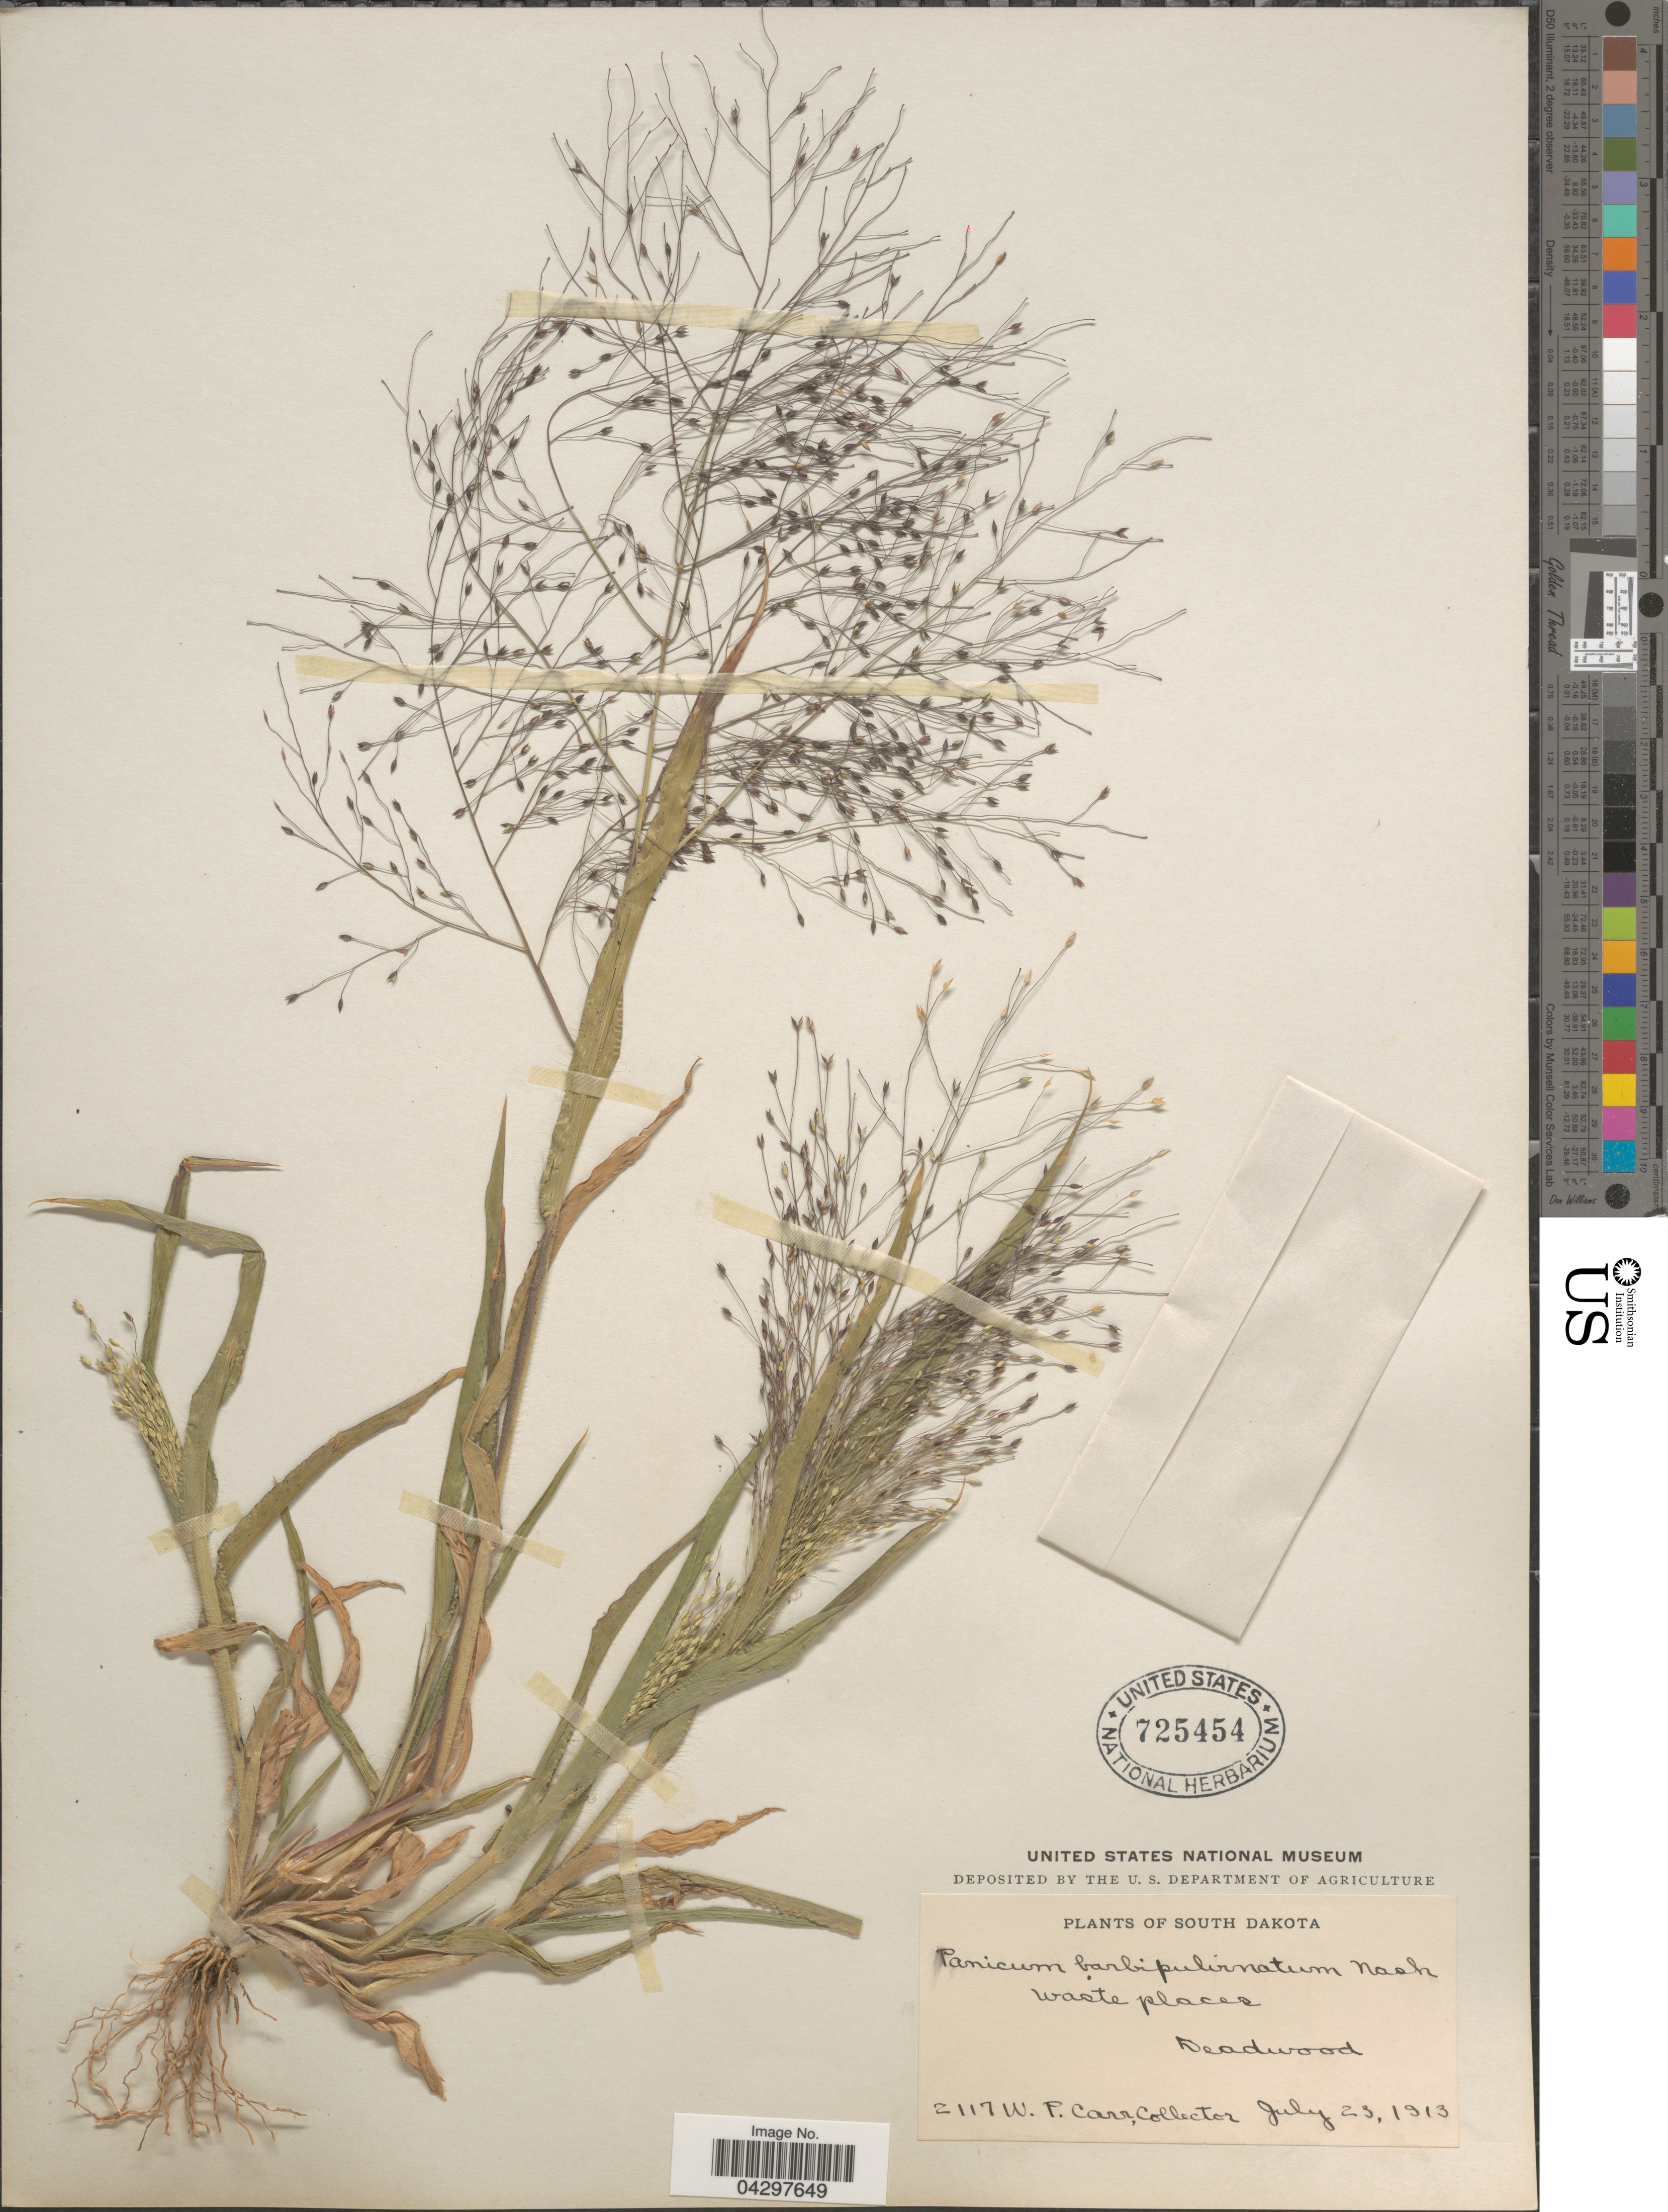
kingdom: Plantae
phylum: Tracheophyta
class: Liliopsida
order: Poales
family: Poaceae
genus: Panicum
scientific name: Panicum capillare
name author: L.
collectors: W. Carr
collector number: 2117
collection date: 1913-07-23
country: United States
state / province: South Dakota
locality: Deadwood.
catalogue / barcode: US 725454